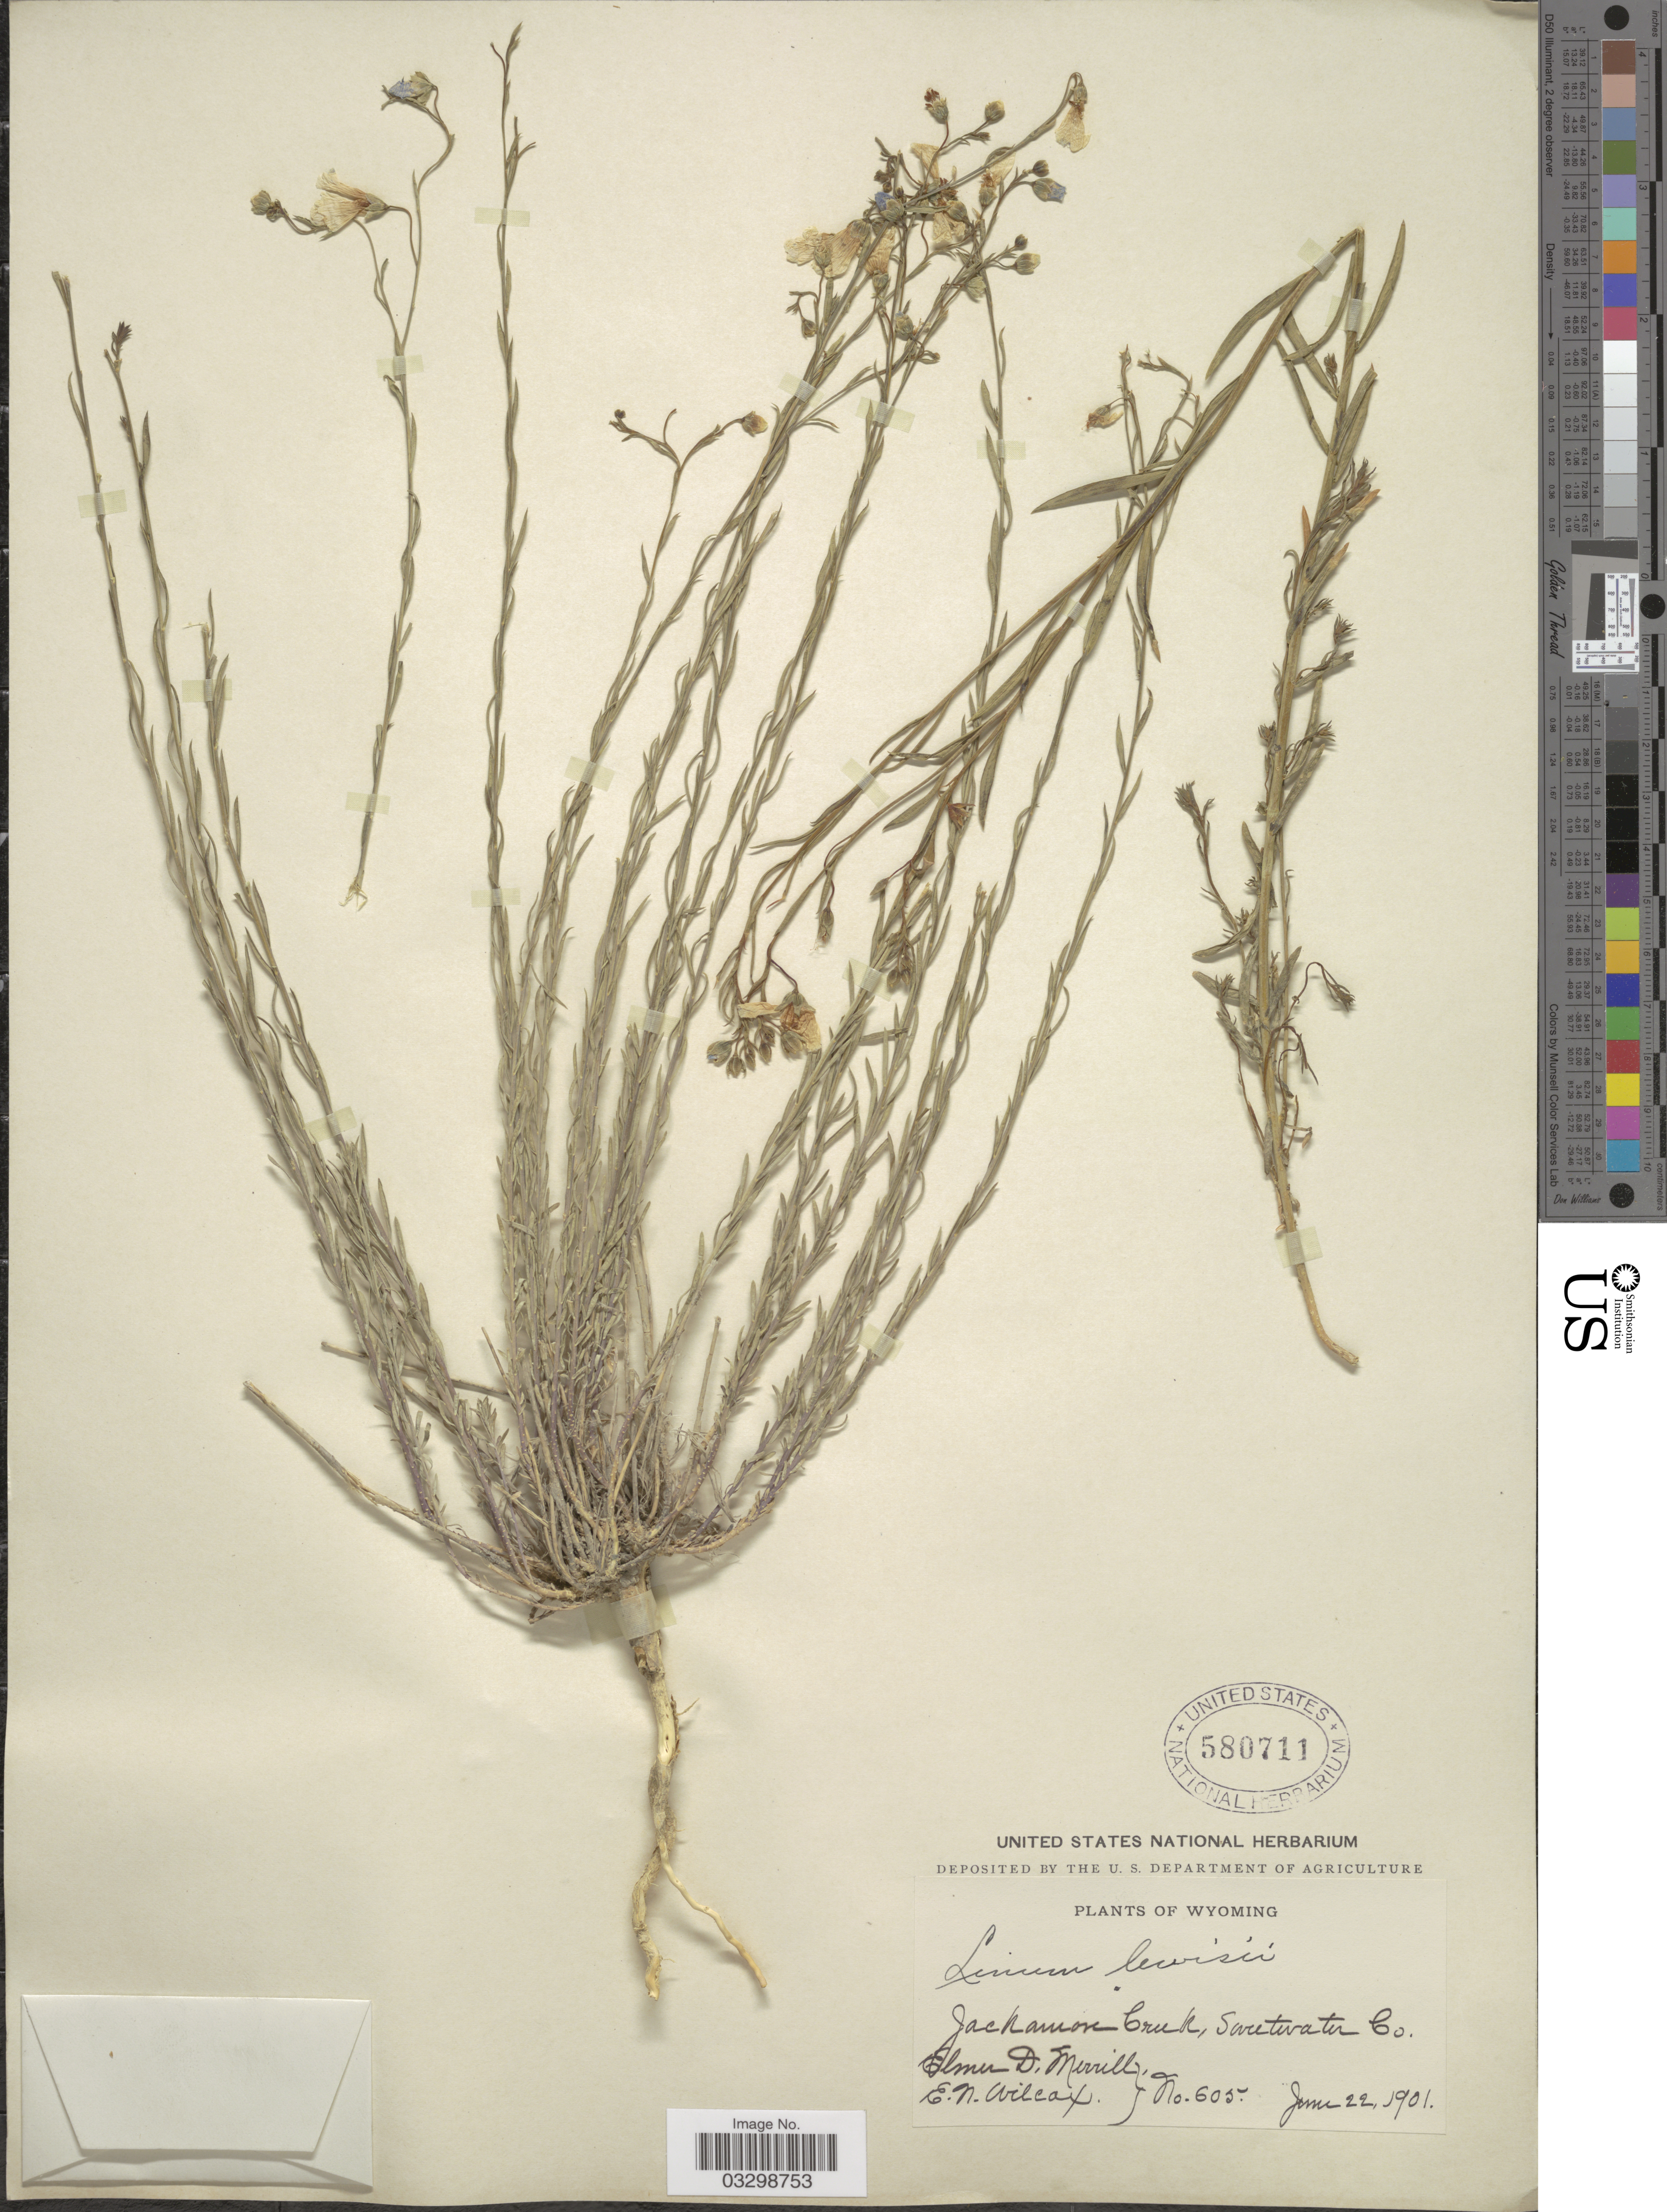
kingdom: Plantae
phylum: Tracheophyta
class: Magnoliopsida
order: Malpighiales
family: Linaceae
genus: Linum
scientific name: Linum lewisii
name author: Pursh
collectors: E. D. Merrill & E. Wilcox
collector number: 605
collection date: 1901-06-22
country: United States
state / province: Wyoming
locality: Jackamore Creek, Sweetwater Co.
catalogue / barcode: US 580711